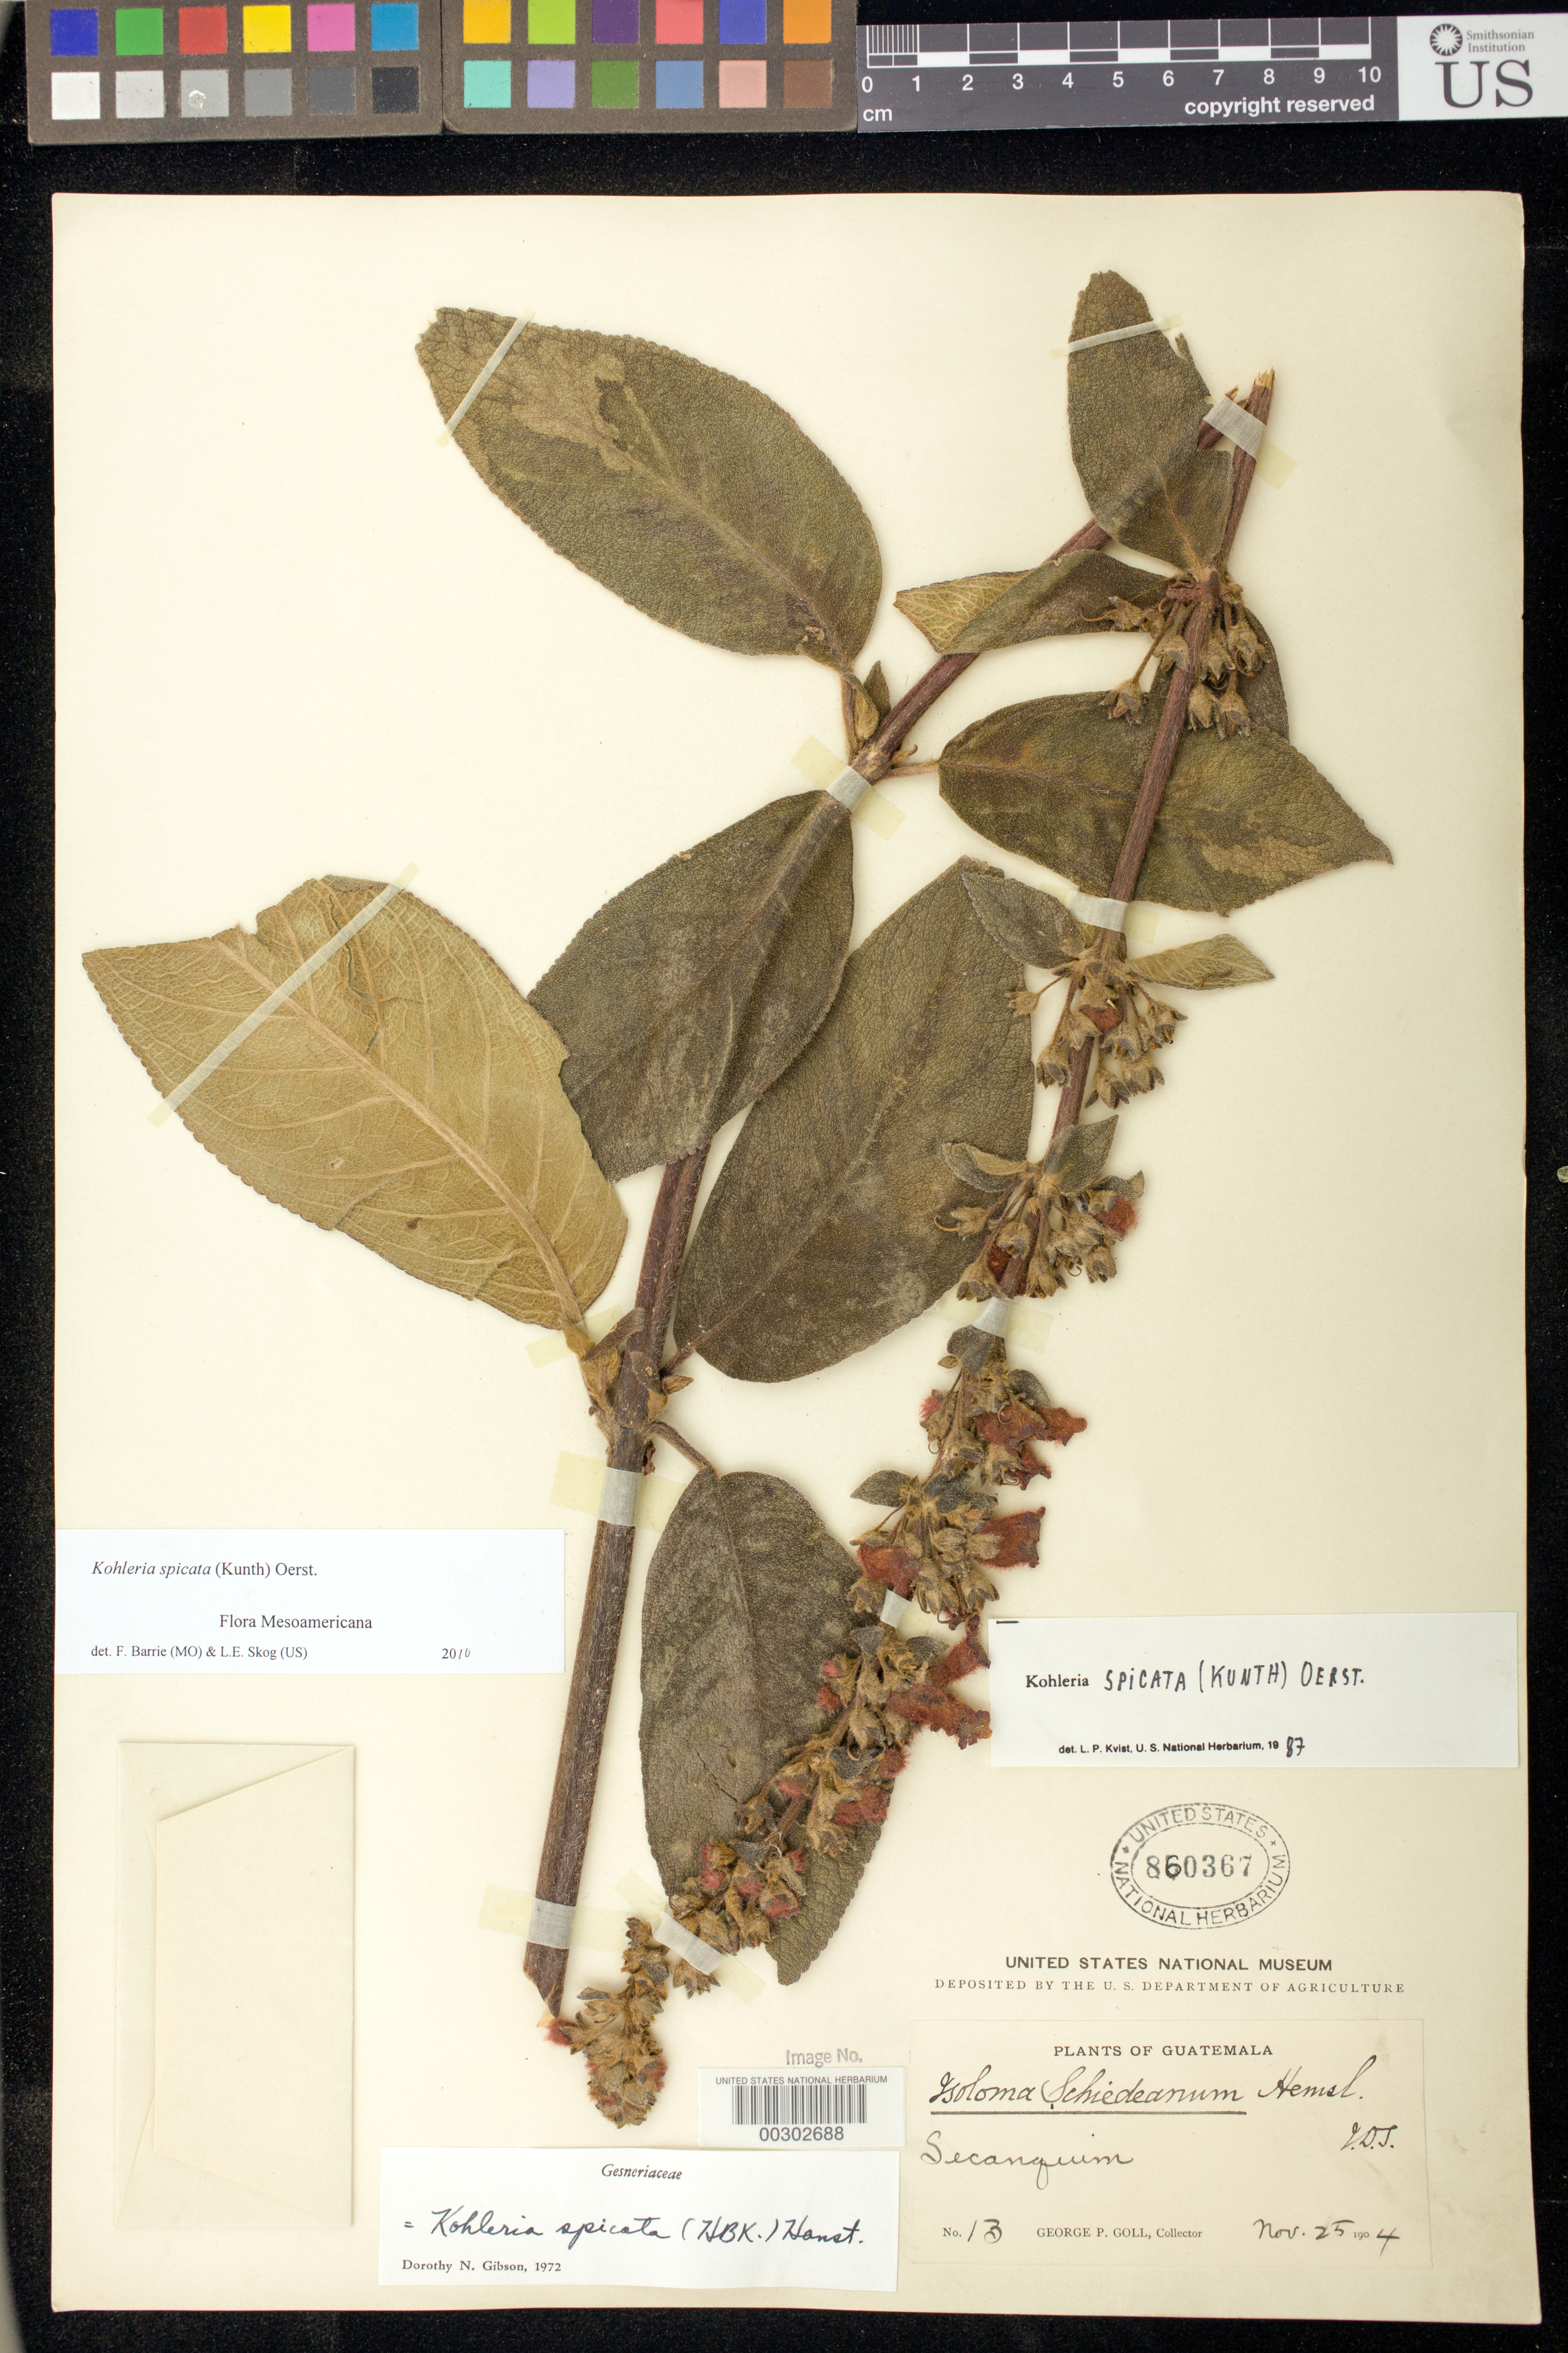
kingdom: Plantae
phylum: Tracheophyta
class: Magnoliopsida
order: Lamiales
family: Gesneriaceae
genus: Kohleria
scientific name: Kohleria spicata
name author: (Kunth) Oerst.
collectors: G. Goll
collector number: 13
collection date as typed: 25 Nov 1904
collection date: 1904-11-25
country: Guatemala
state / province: Alta Verapaz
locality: Secanquim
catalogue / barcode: US 860367